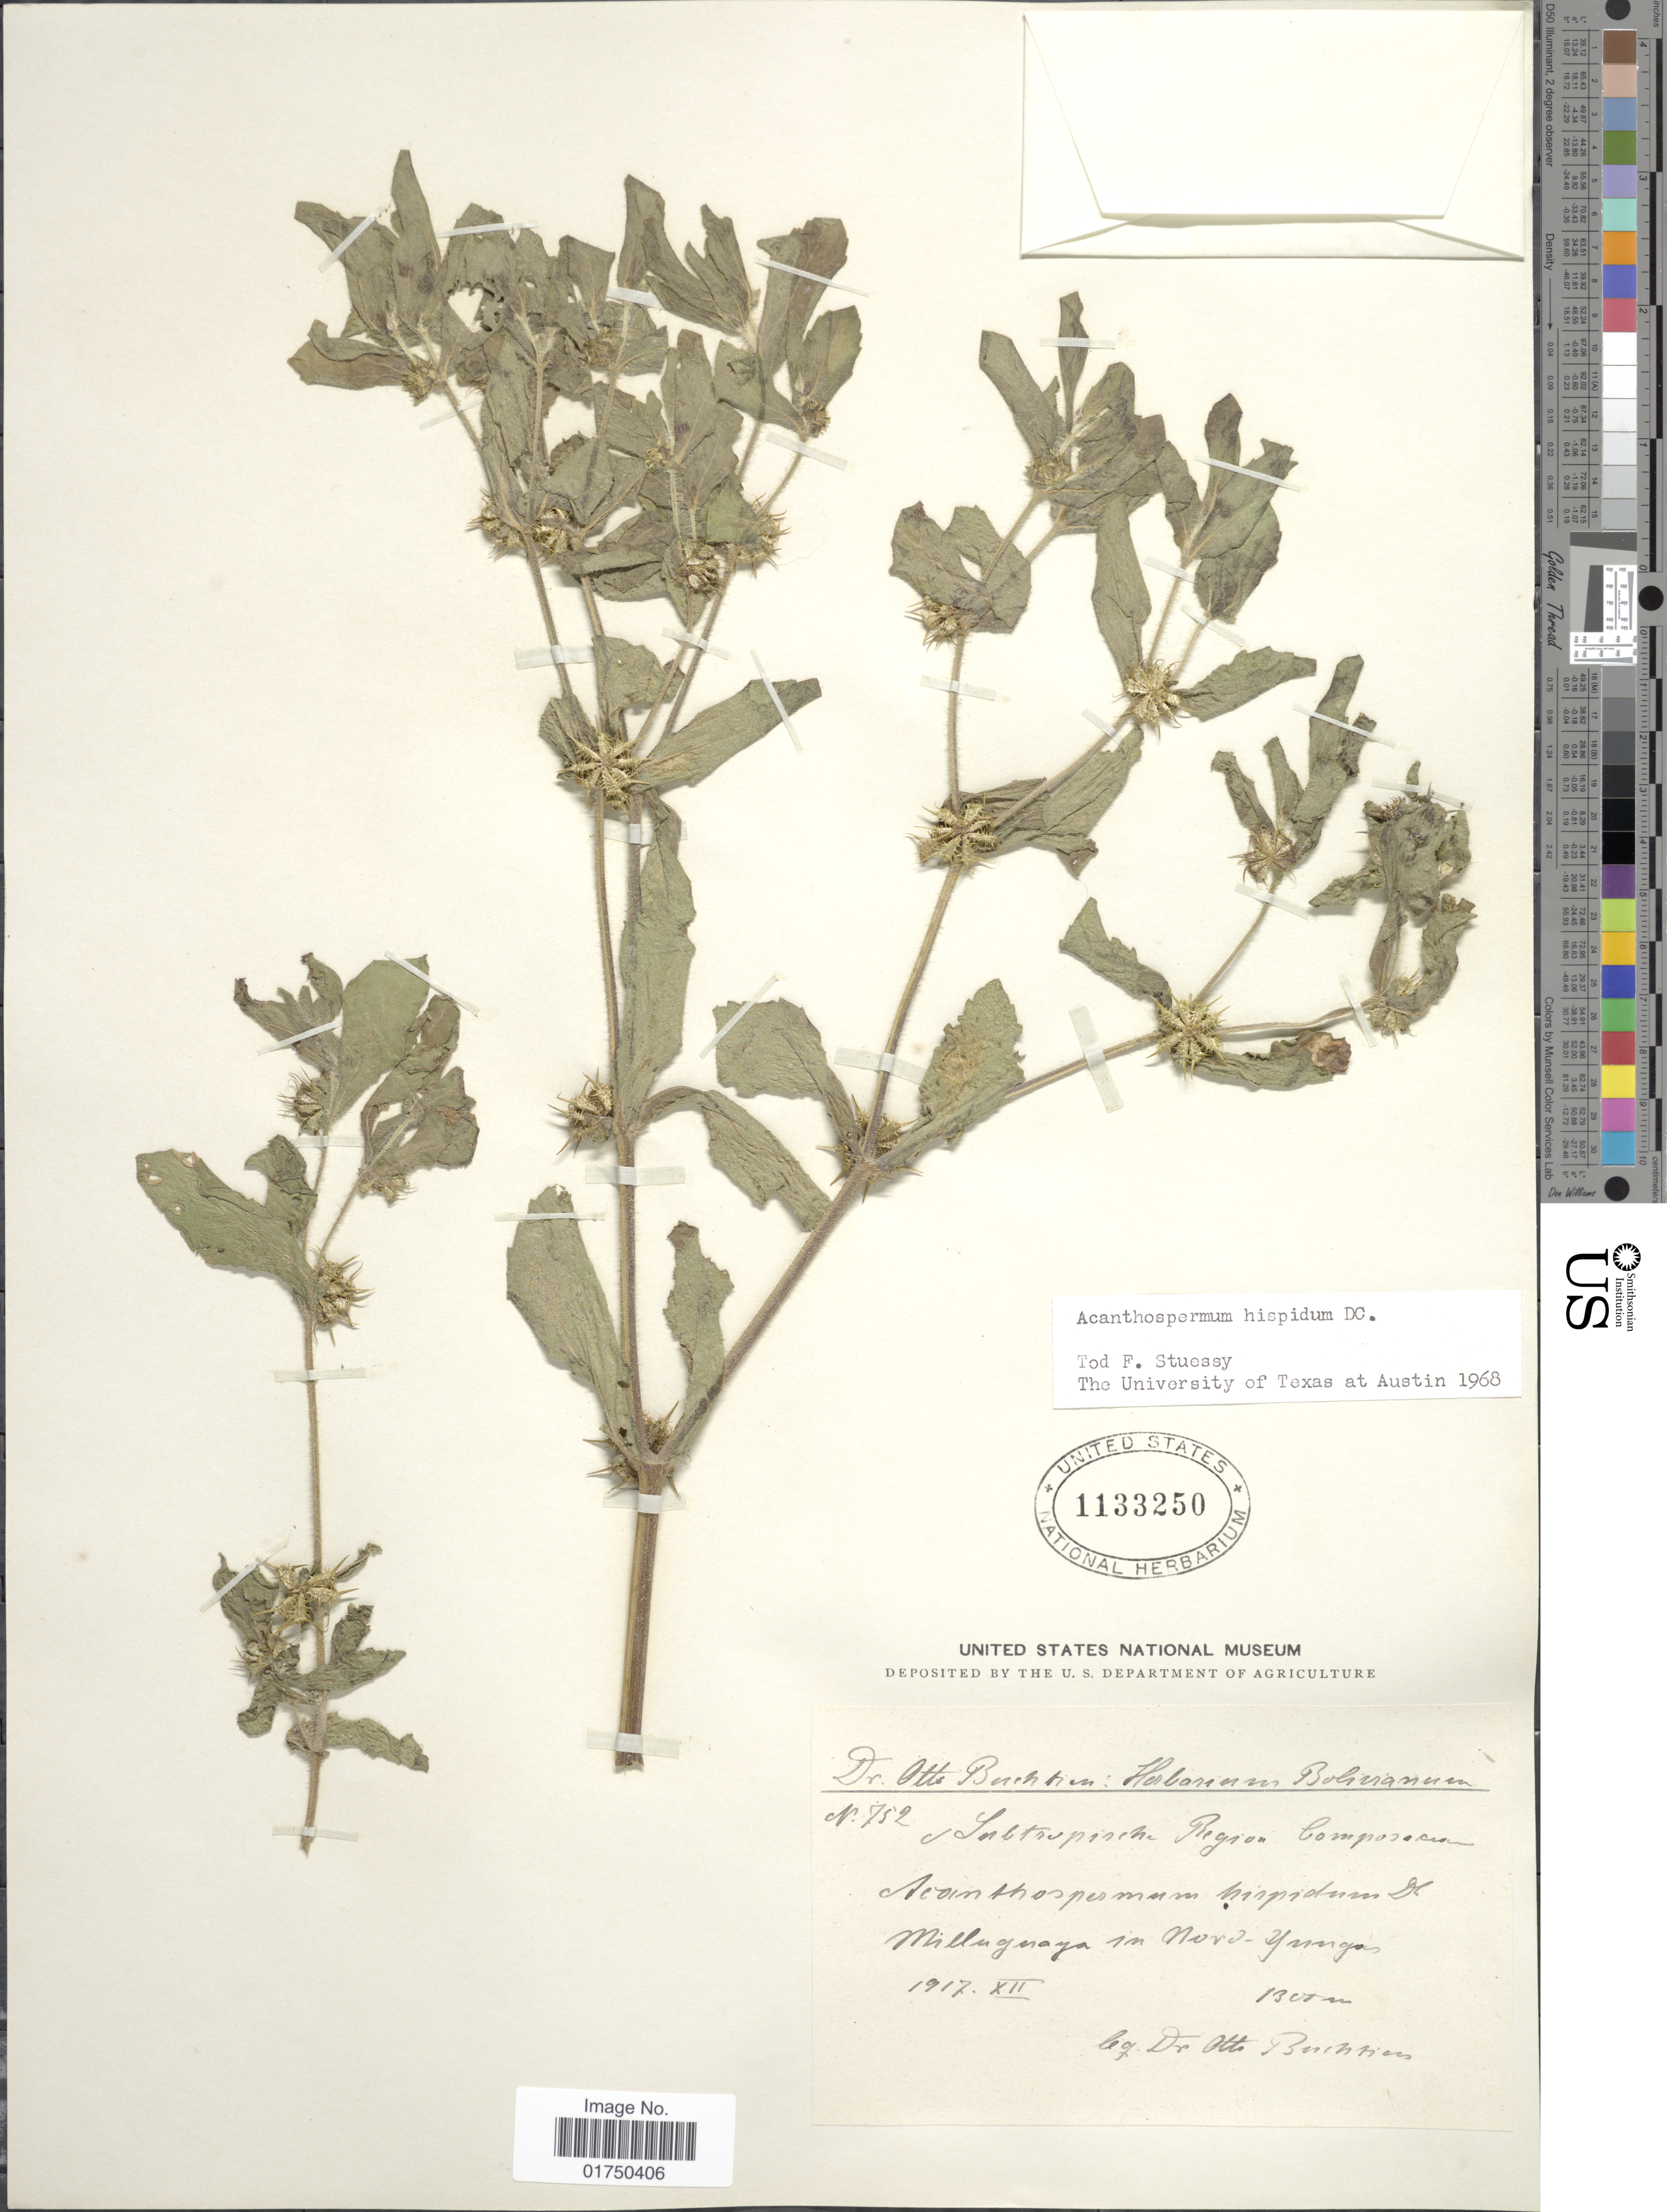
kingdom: Plantae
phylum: Tracheophyta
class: Magnoliopsida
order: Asterales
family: Asteraceae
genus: Acanthospermum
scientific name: Acanthospermum hispidum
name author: DC.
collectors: O. Buchtien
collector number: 752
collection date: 1917-12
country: Bolivia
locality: Milluguaya in Nord-Yungas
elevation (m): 1300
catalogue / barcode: US 1133250